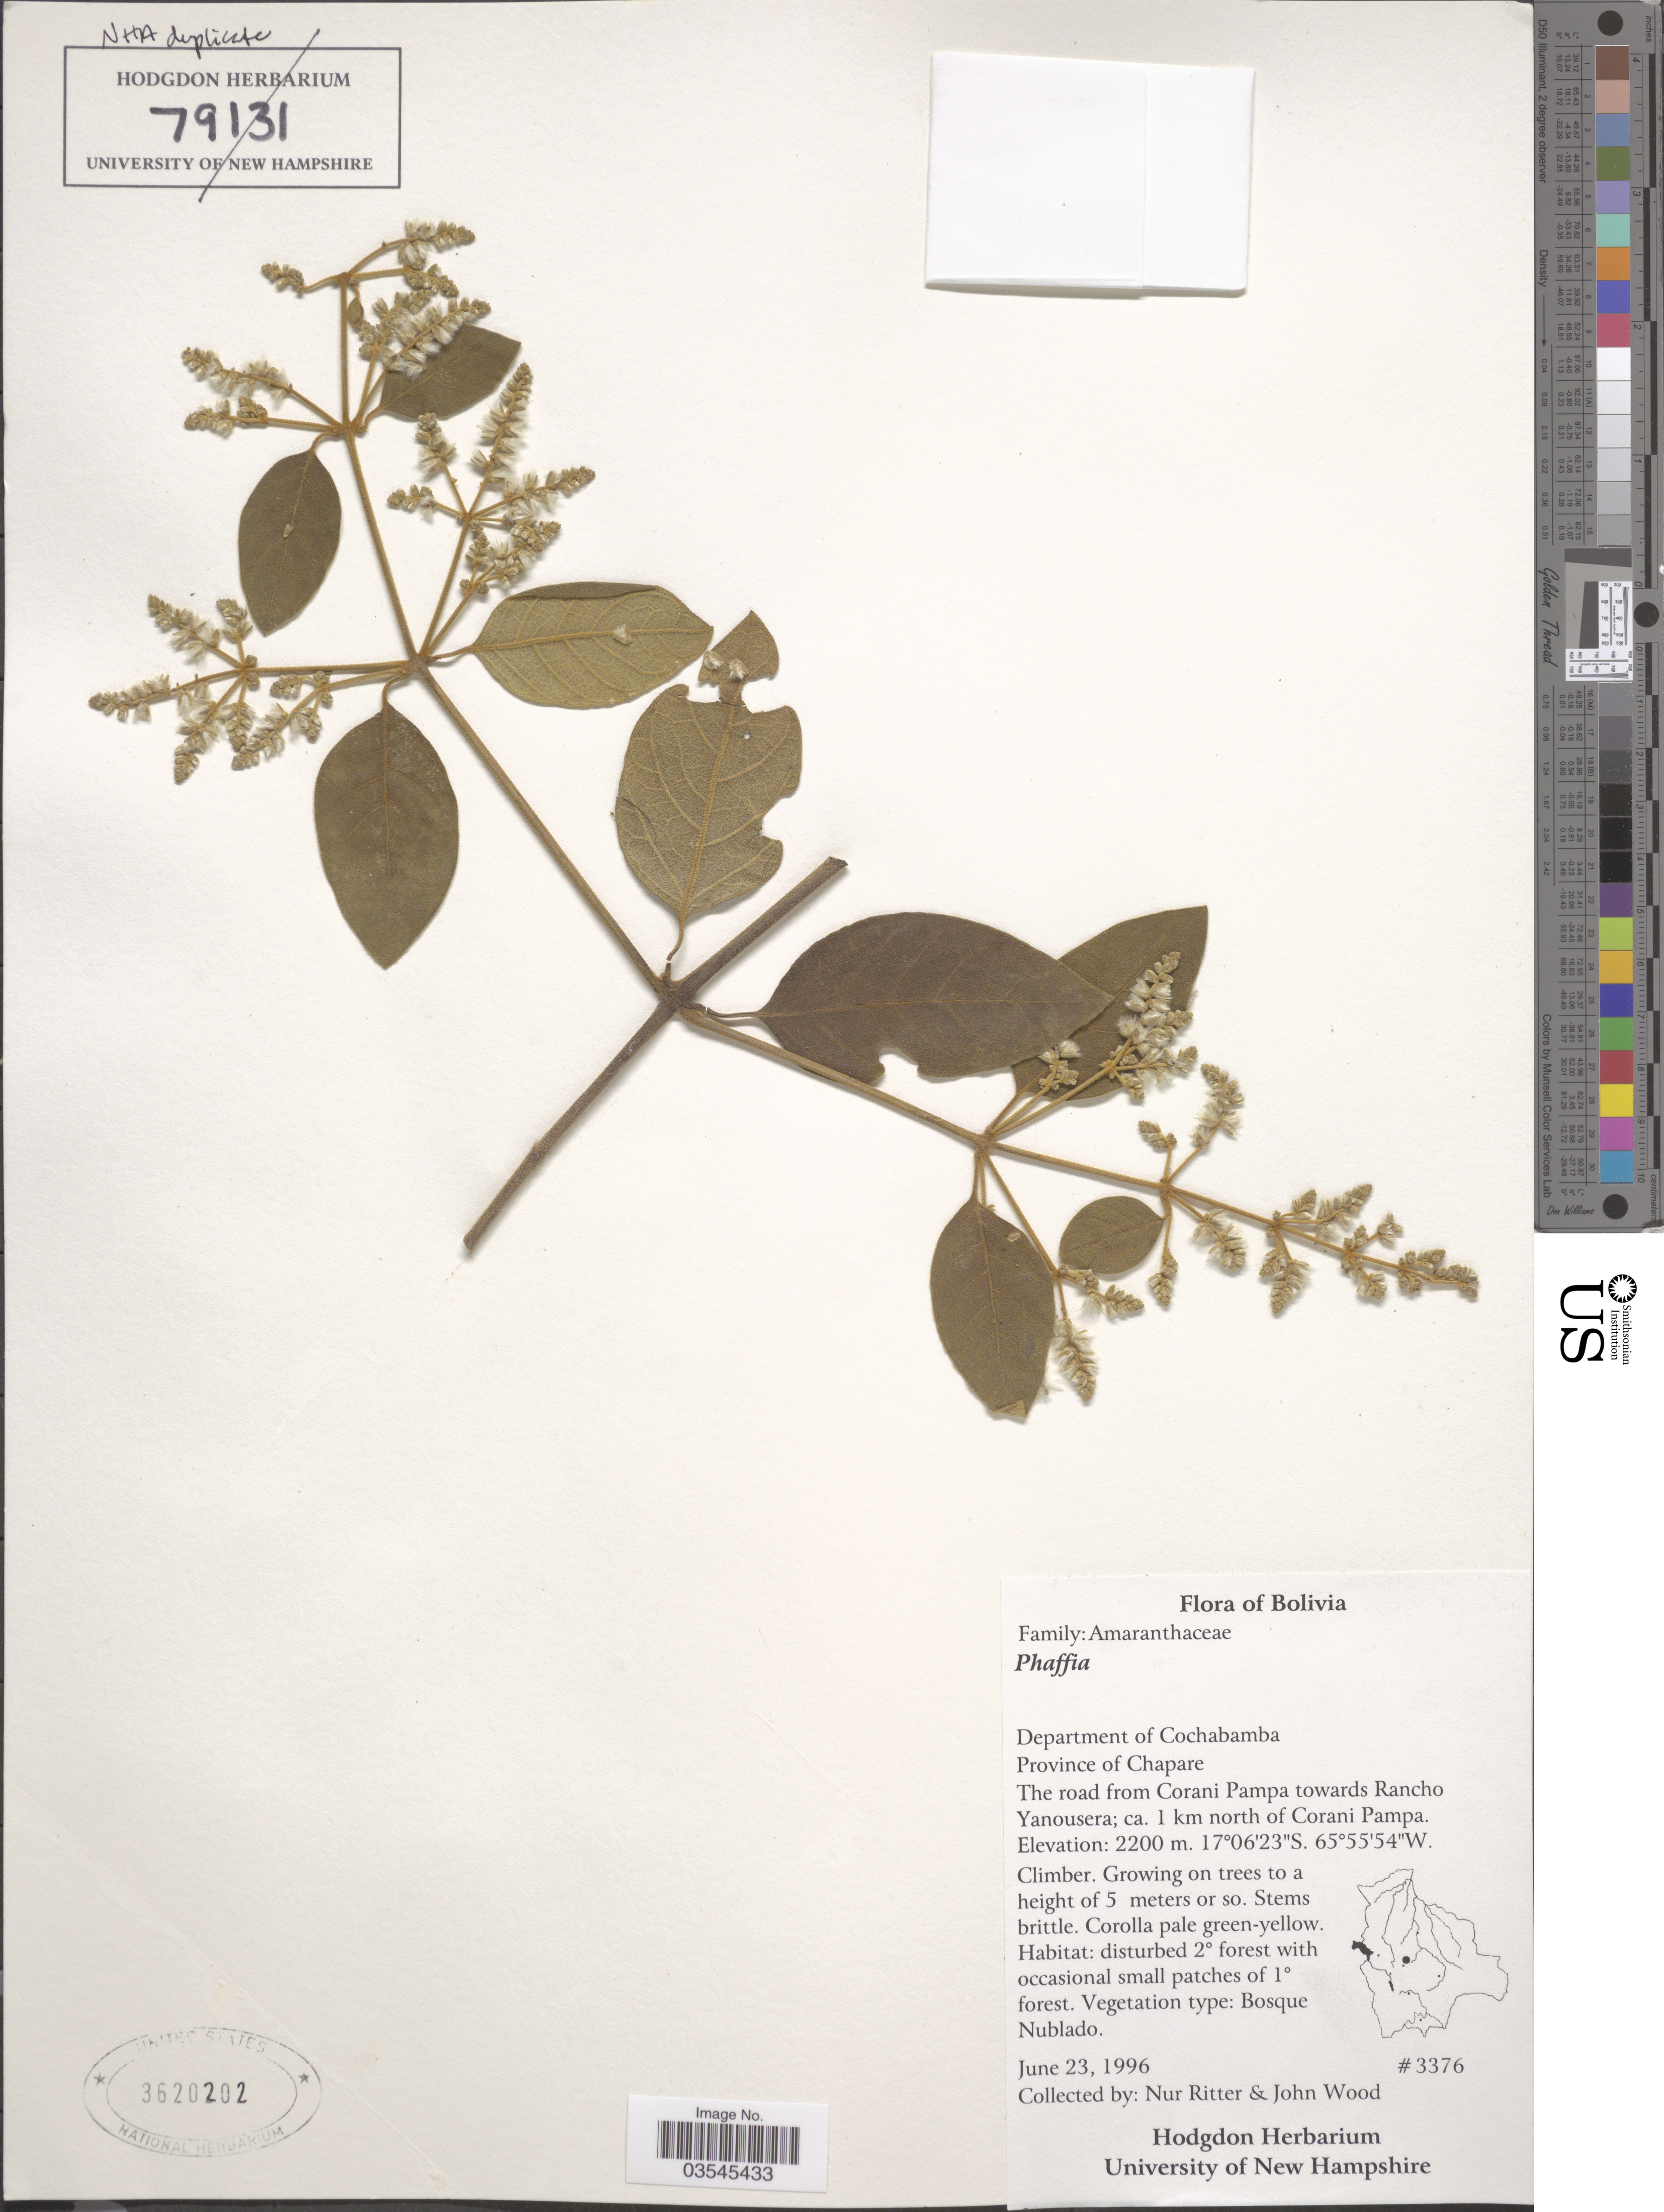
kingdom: Plantae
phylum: Tracheophyta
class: Magnoliopsida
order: Caryophyllales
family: Amaranthaceae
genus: Pfaffia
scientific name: Pfaffia sp.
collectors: N. Ritter & J. Wood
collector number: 3376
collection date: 1996-06-23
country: Bolivia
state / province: Cochabamba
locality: Department of Cochabamba. Province of Chapare. The road from Corani Pampa towards Rancho Yanousera; ca. 1 km north of Corani Pampa.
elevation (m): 2200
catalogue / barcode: US 3620202